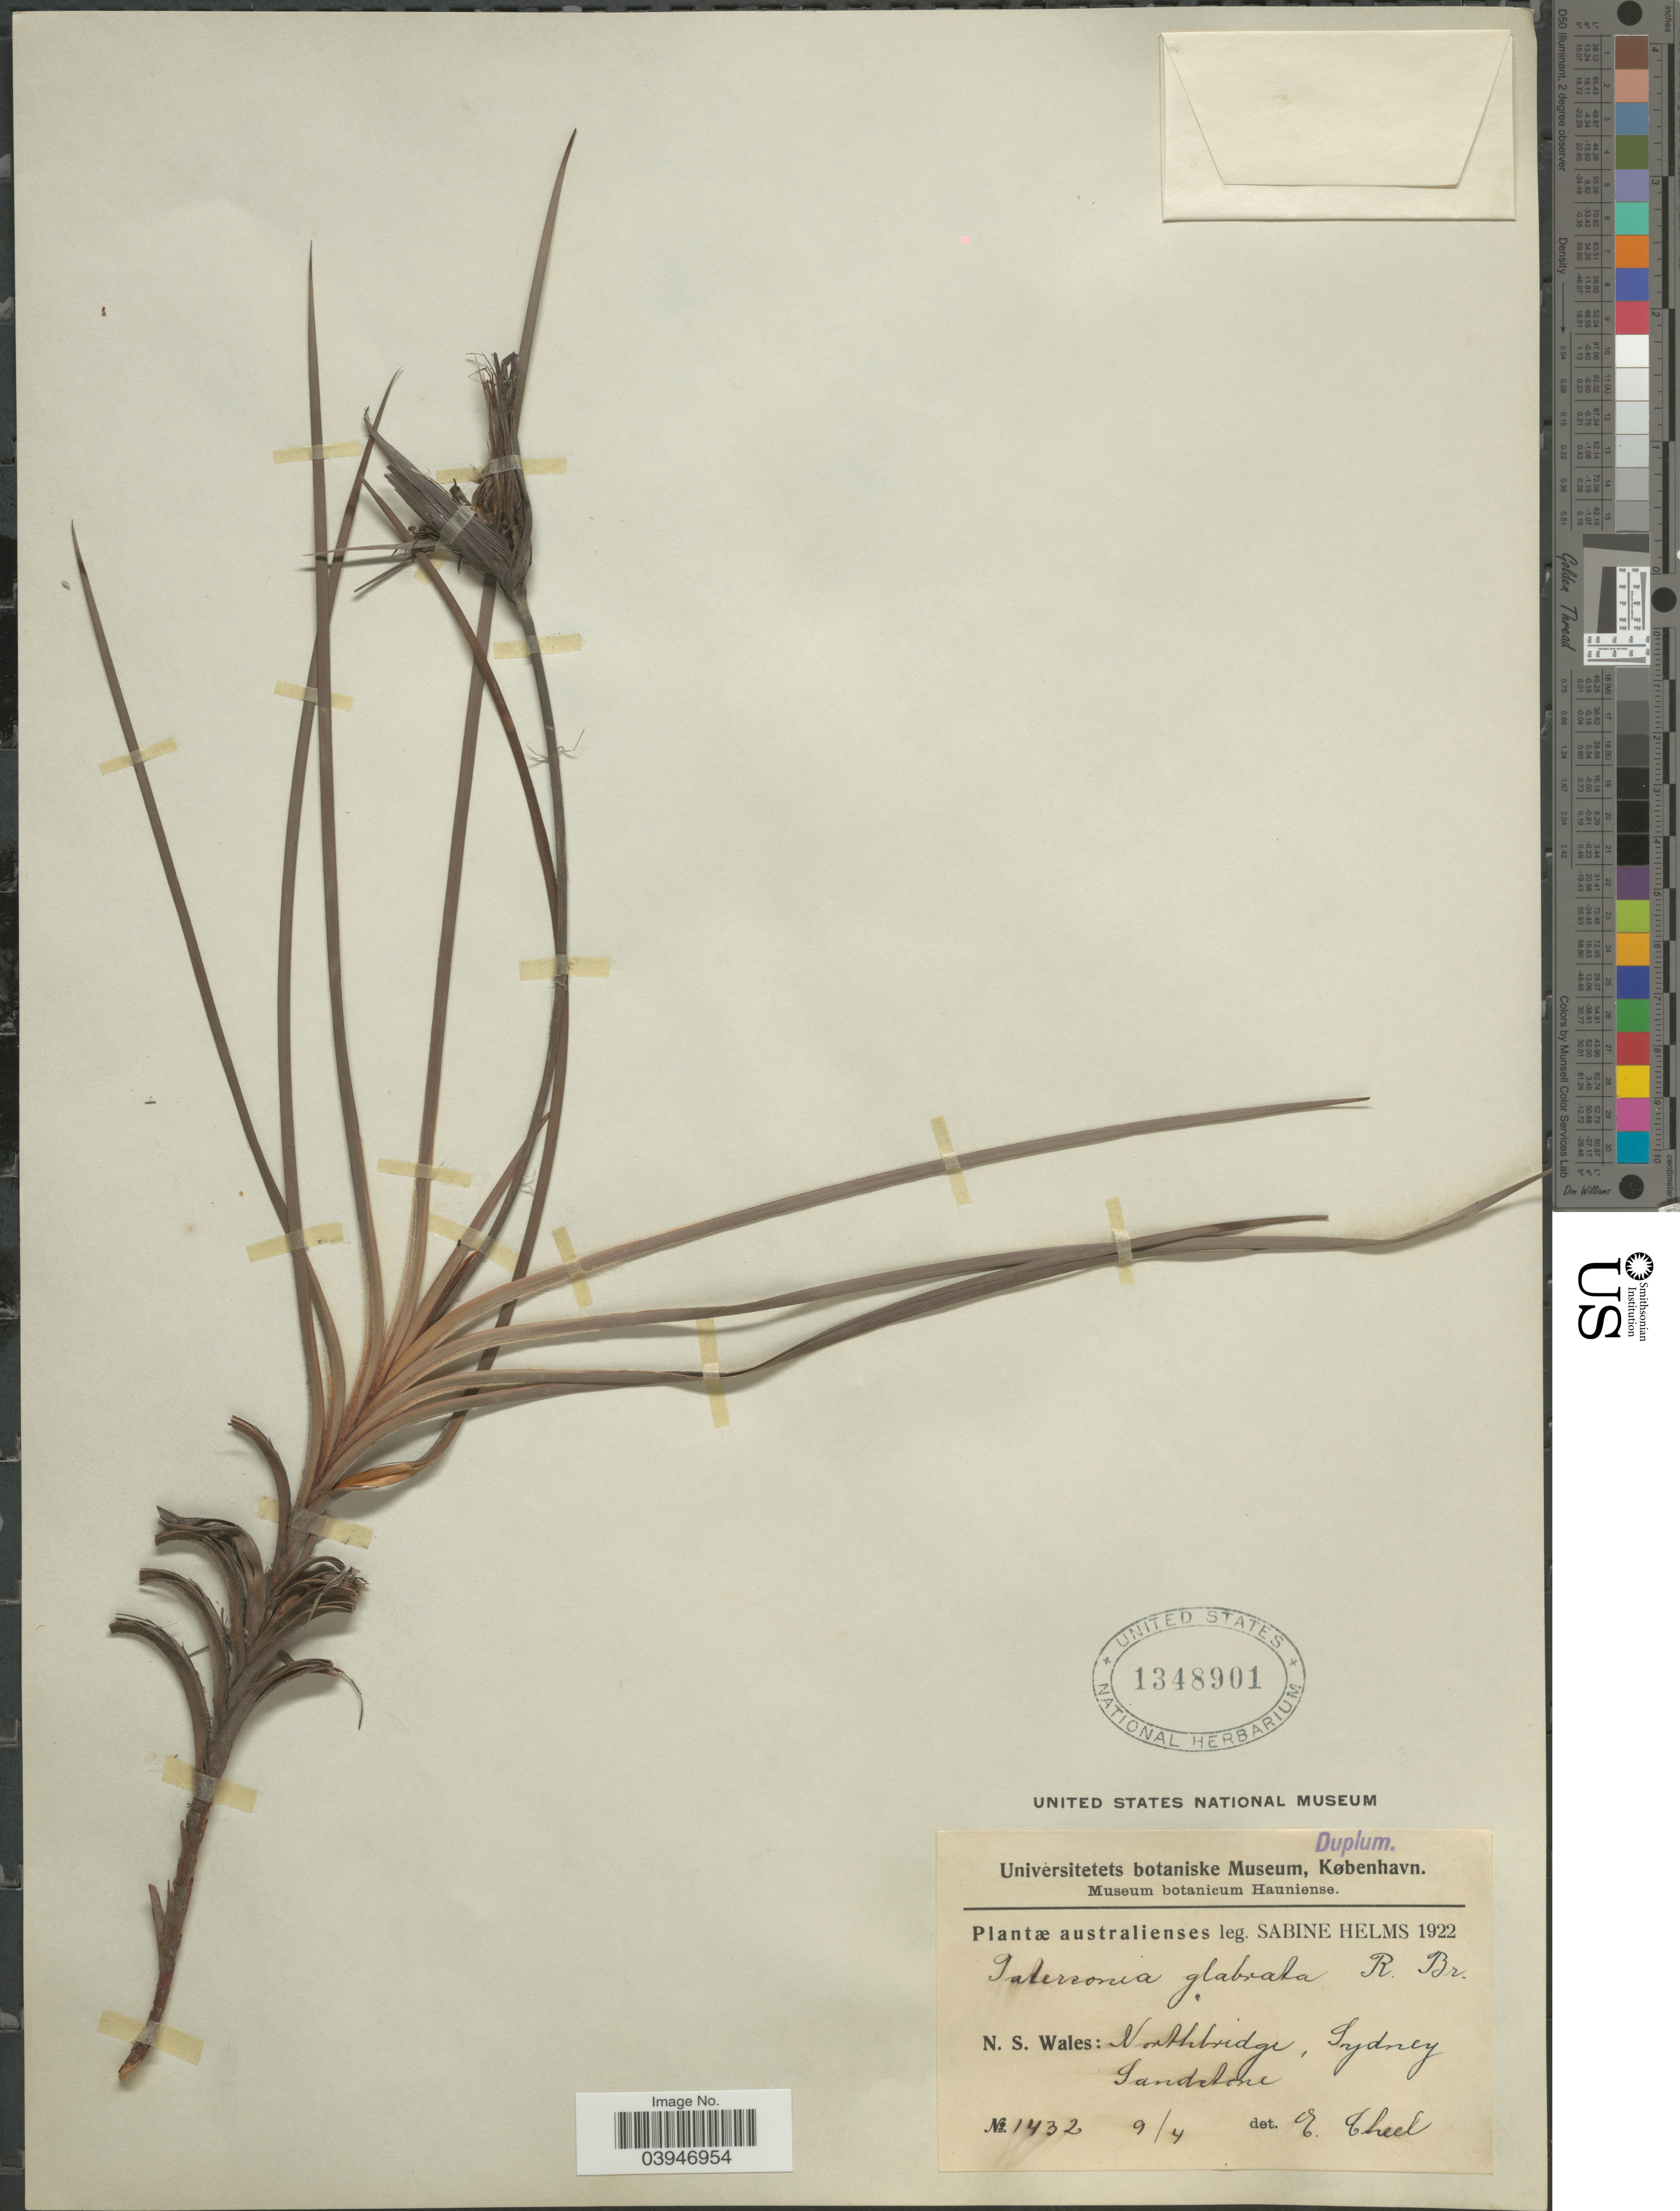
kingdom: Plantae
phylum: Tracheophyta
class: Liliopsida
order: Asparagales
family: Iridaceae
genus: Patersonia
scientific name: Patersonia glabrata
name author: R. Br.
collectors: S. Helms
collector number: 1432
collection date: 1922-04-09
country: Australia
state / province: New South Wales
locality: Northbridge, Sydney Sandstone.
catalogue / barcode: US 1348901